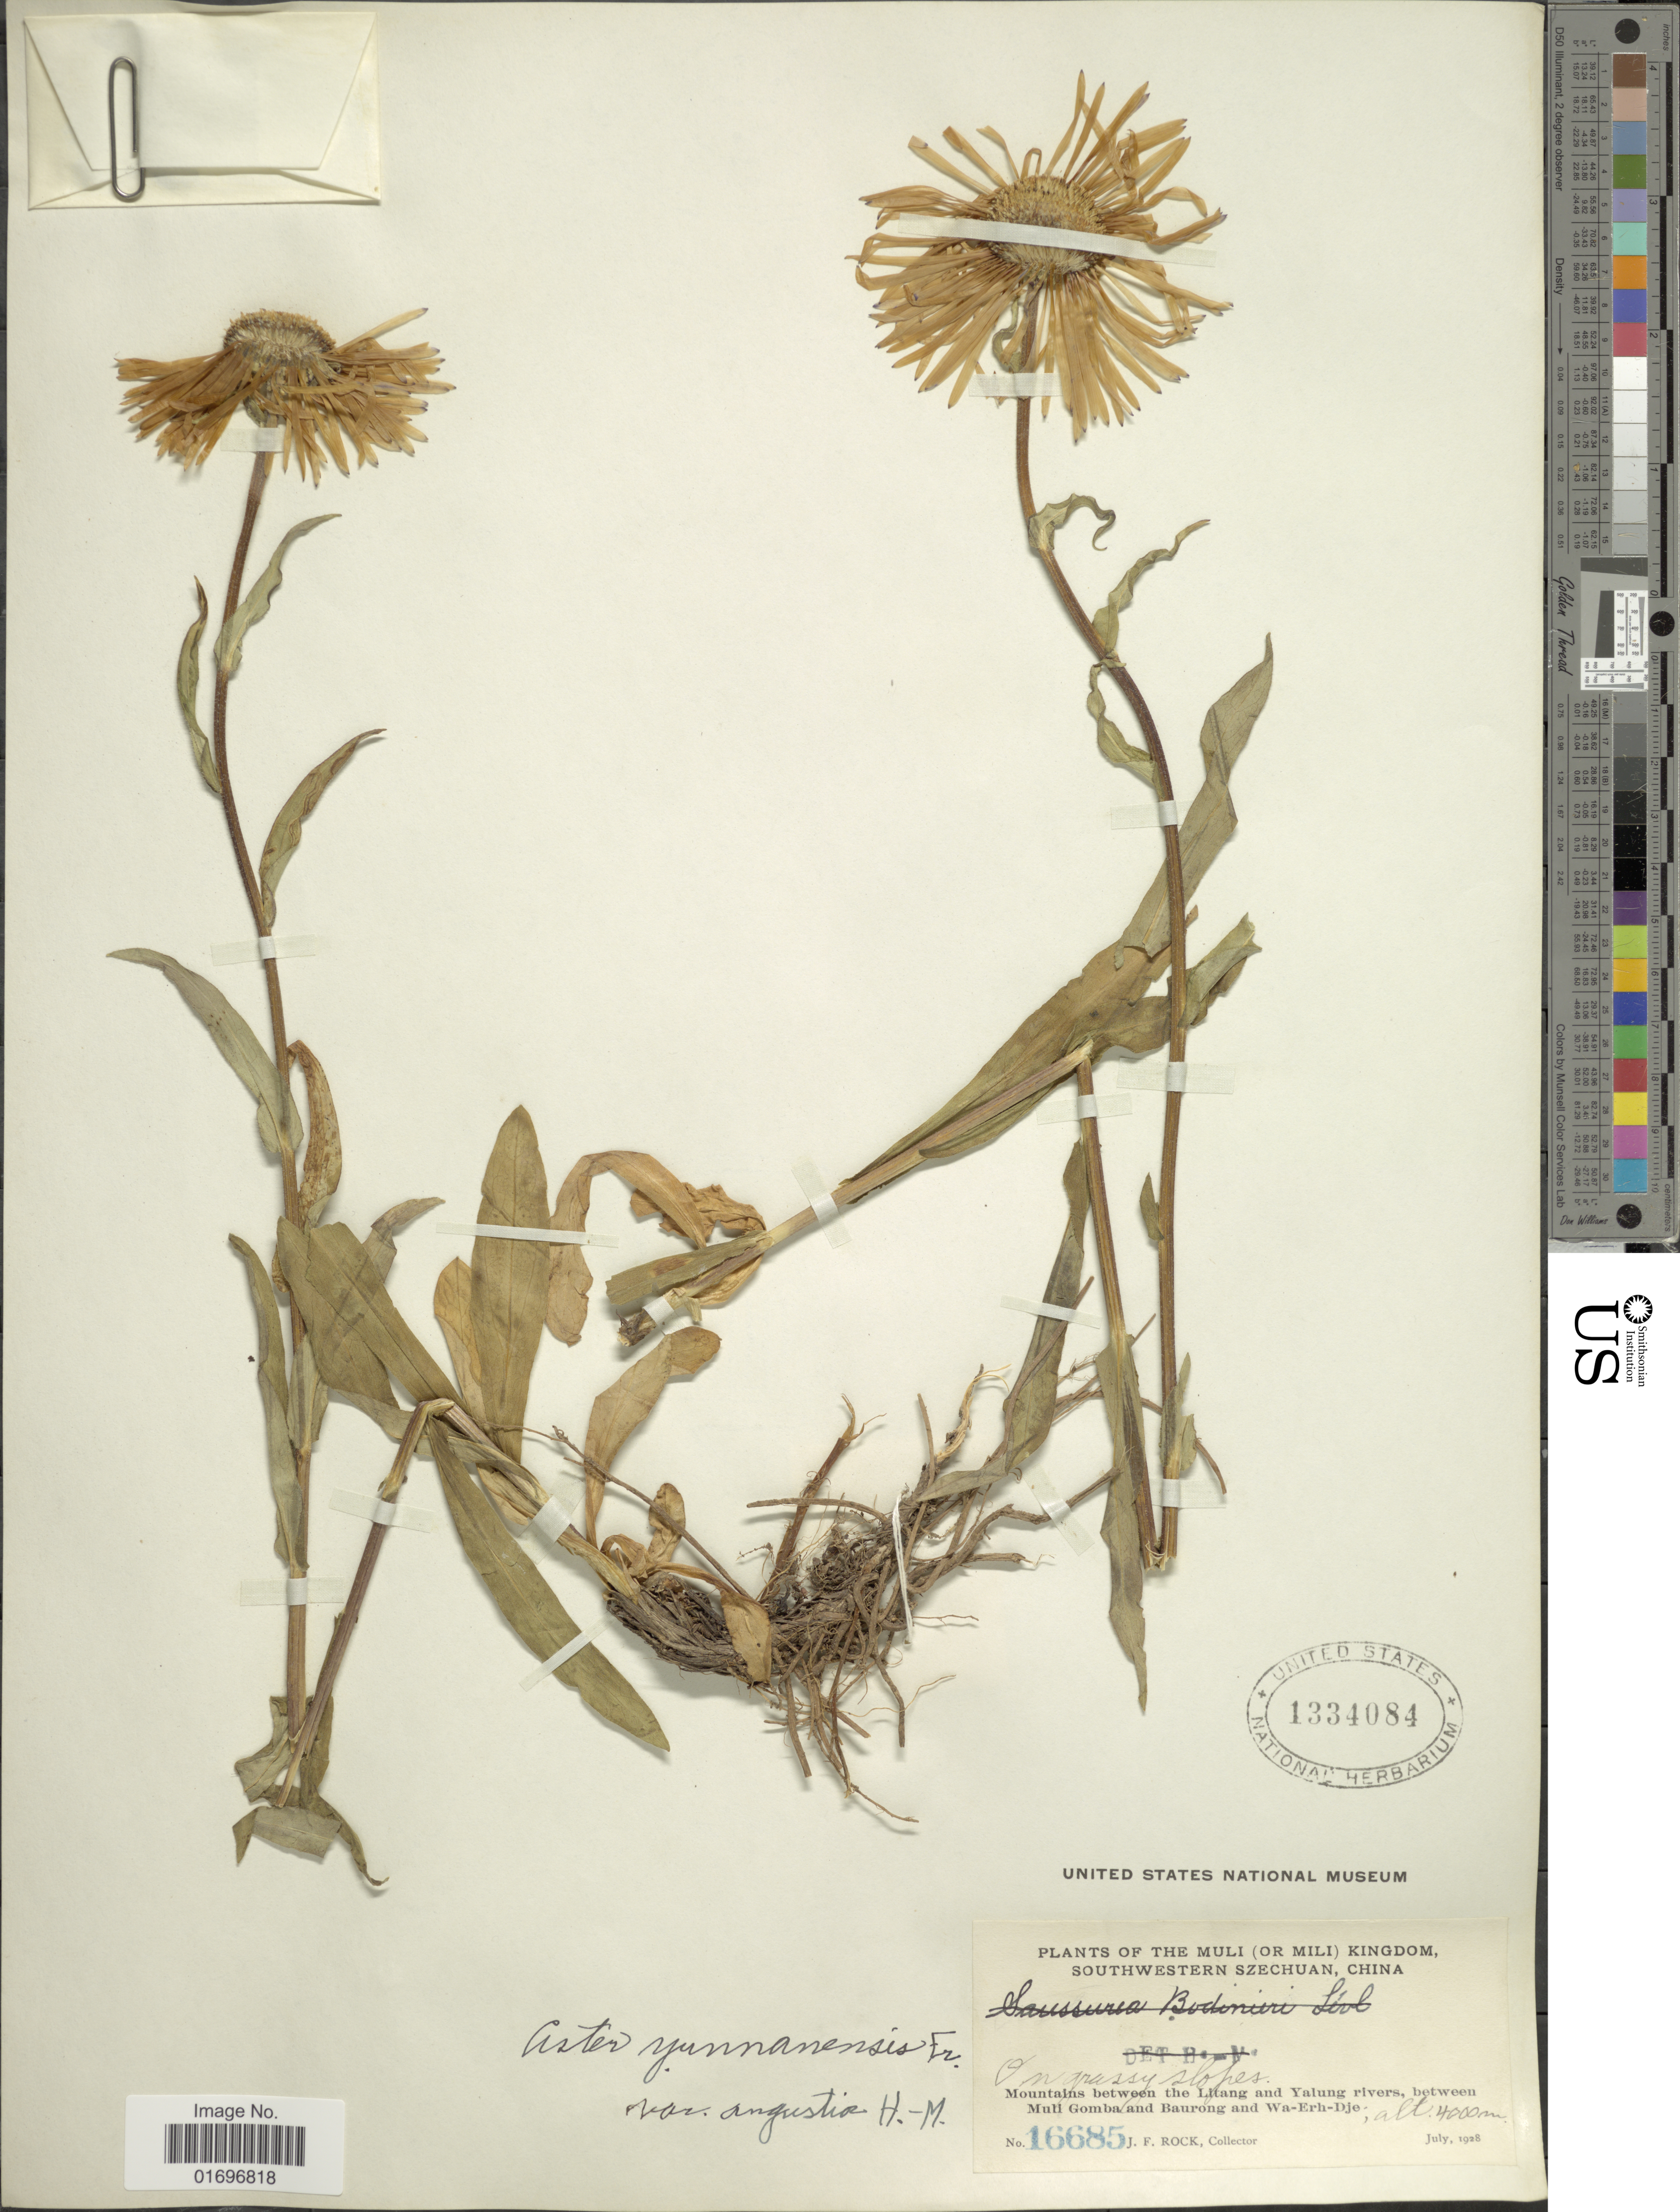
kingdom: Plantae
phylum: Tracheophyta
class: Magnoliopsida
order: Asterales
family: Asteraceae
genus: Aster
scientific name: Aster yunnanensis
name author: Franch.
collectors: J. Rock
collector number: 16685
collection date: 1928-07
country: China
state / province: Sichuan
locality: Muli (or Mili) Kingdom, Southwestern Szechuan, China. On grassy slopes. Mountains between the Litang and Yalung rivers, between Muli Gomba and Baurong and Wa-Erh-Dje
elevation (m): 4000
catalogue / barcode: US 1334084